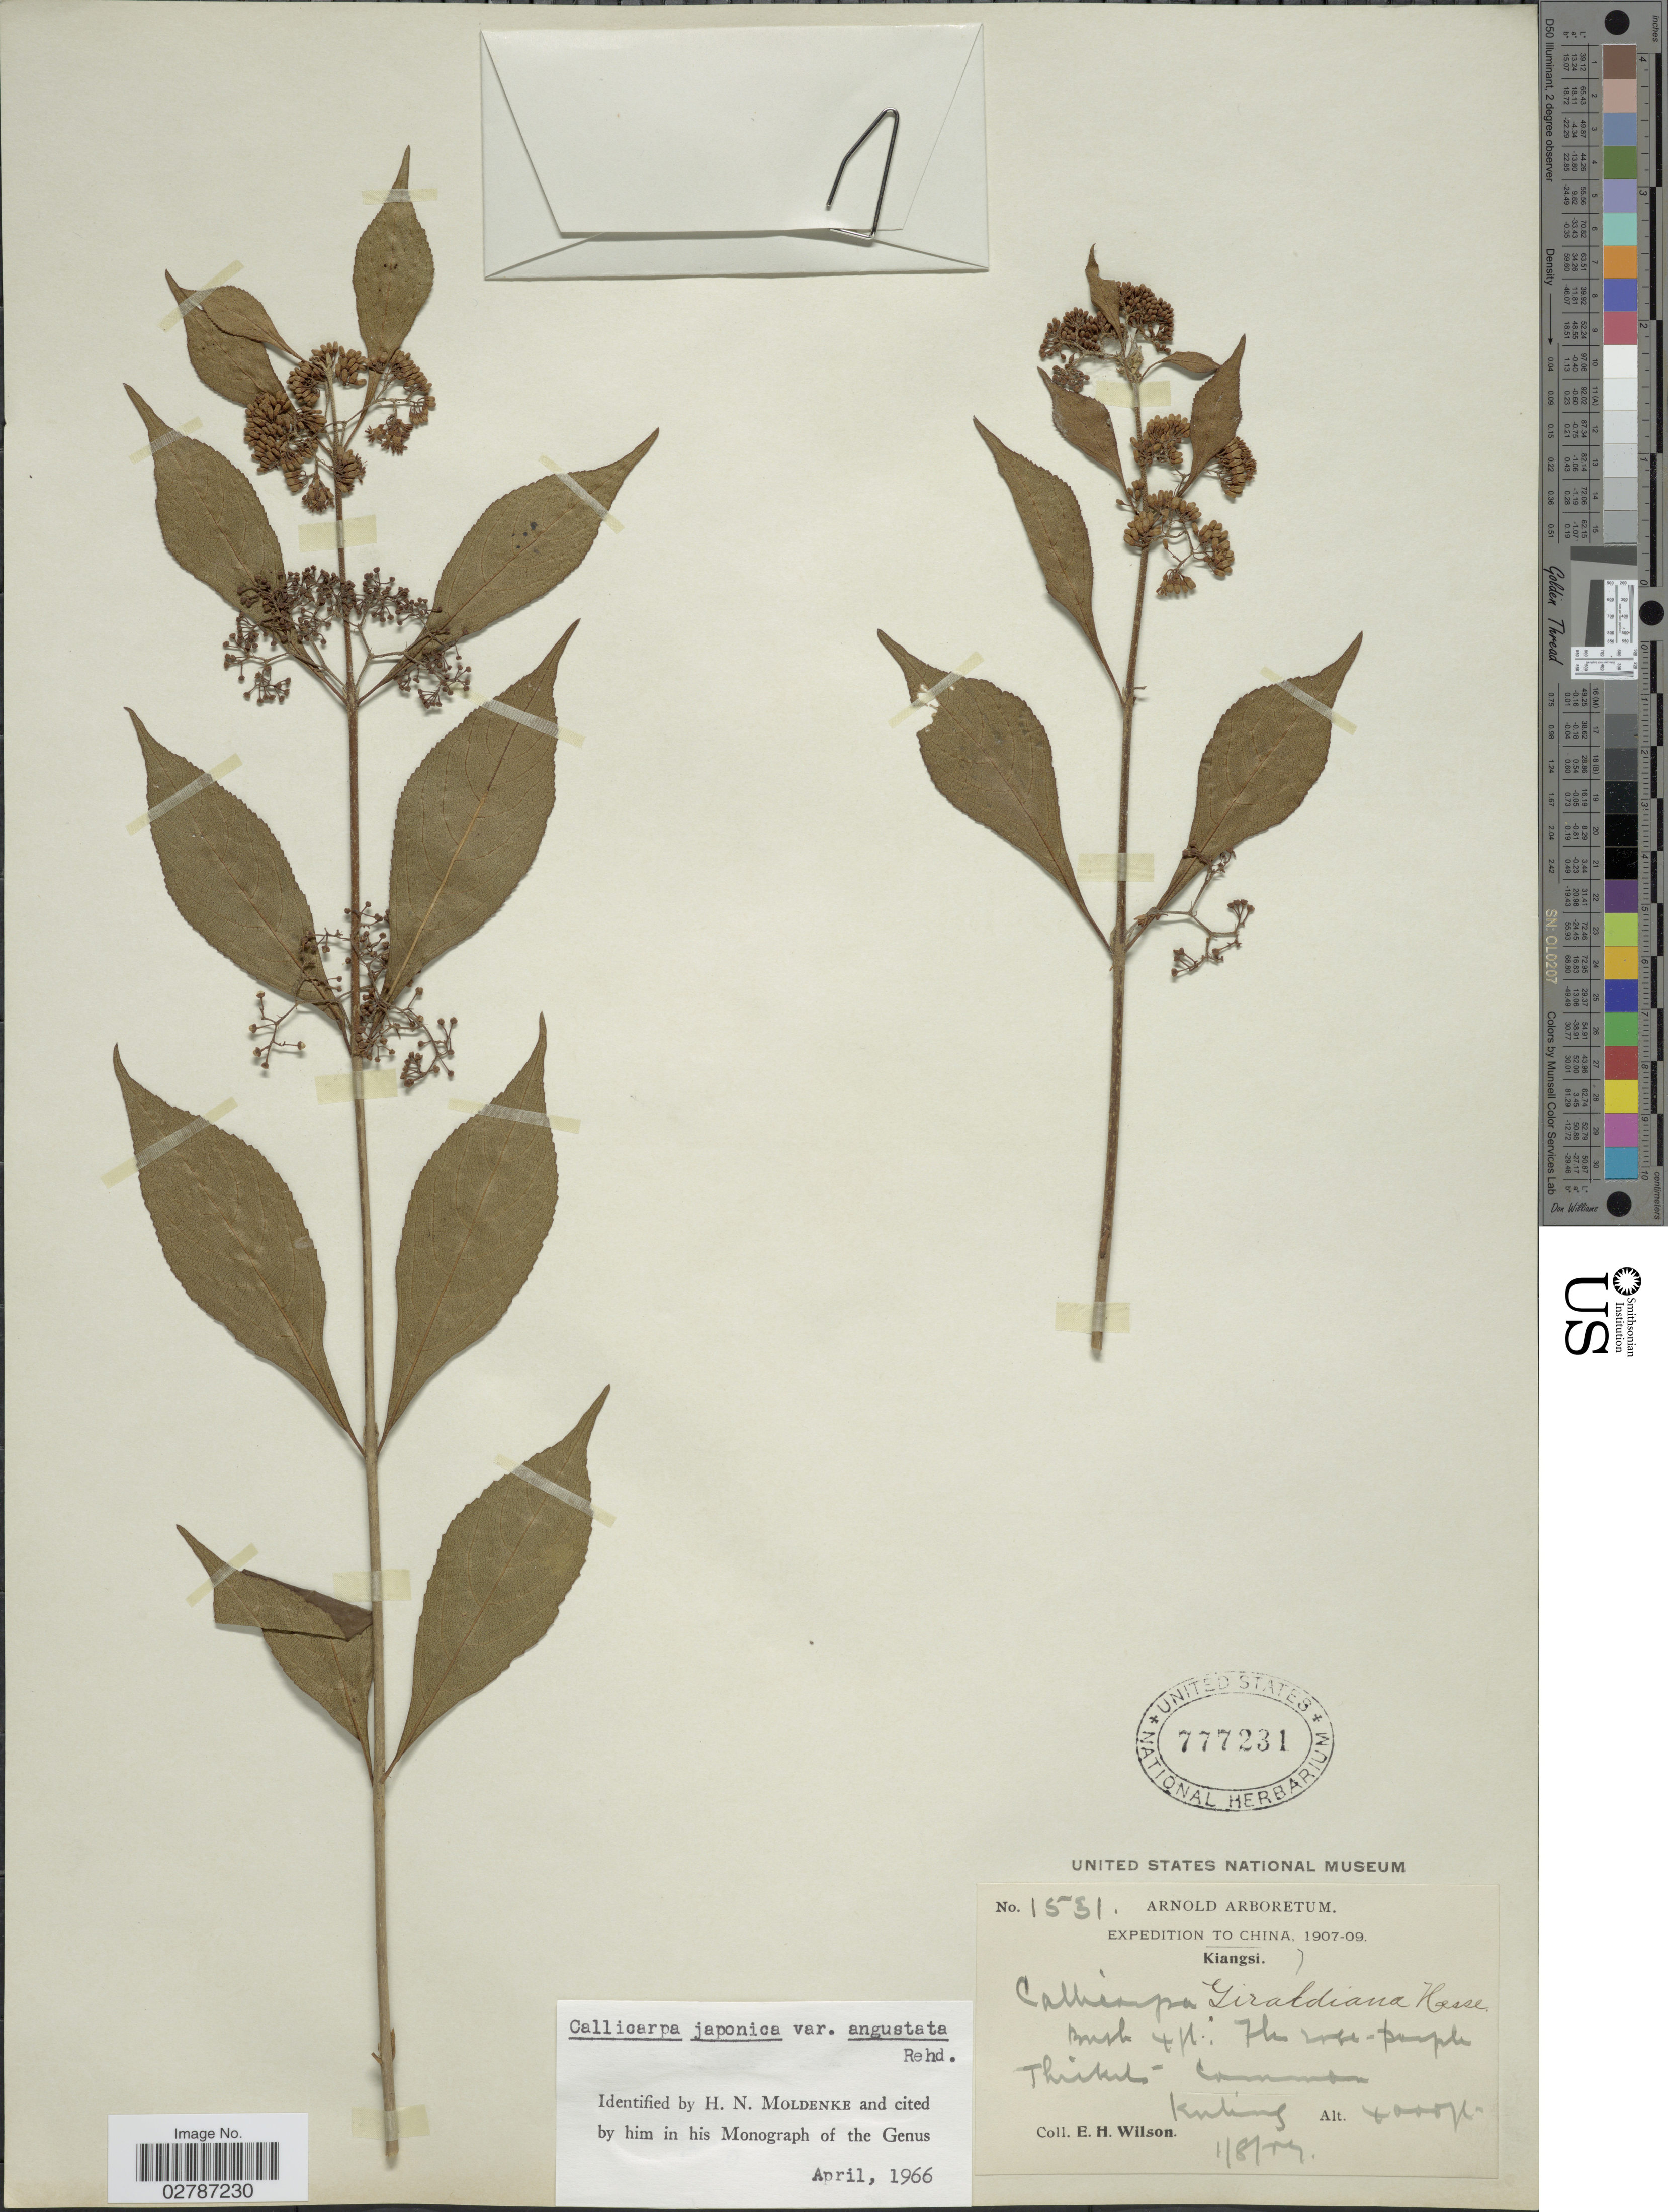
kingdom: Plantae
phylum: Tracheophyta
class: Magnoliopsida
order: Lamiales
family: Lamiaceae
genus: Callicarpa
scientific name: Callicarpa japonica var. angustata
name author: Rehder in Sarg.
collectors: E. Wilson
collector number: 1531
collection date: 1907-08-01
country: China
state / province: Jiangxi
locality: Kiangsi. Thickets common Kuling.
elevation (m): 1219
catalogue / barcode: US 777231